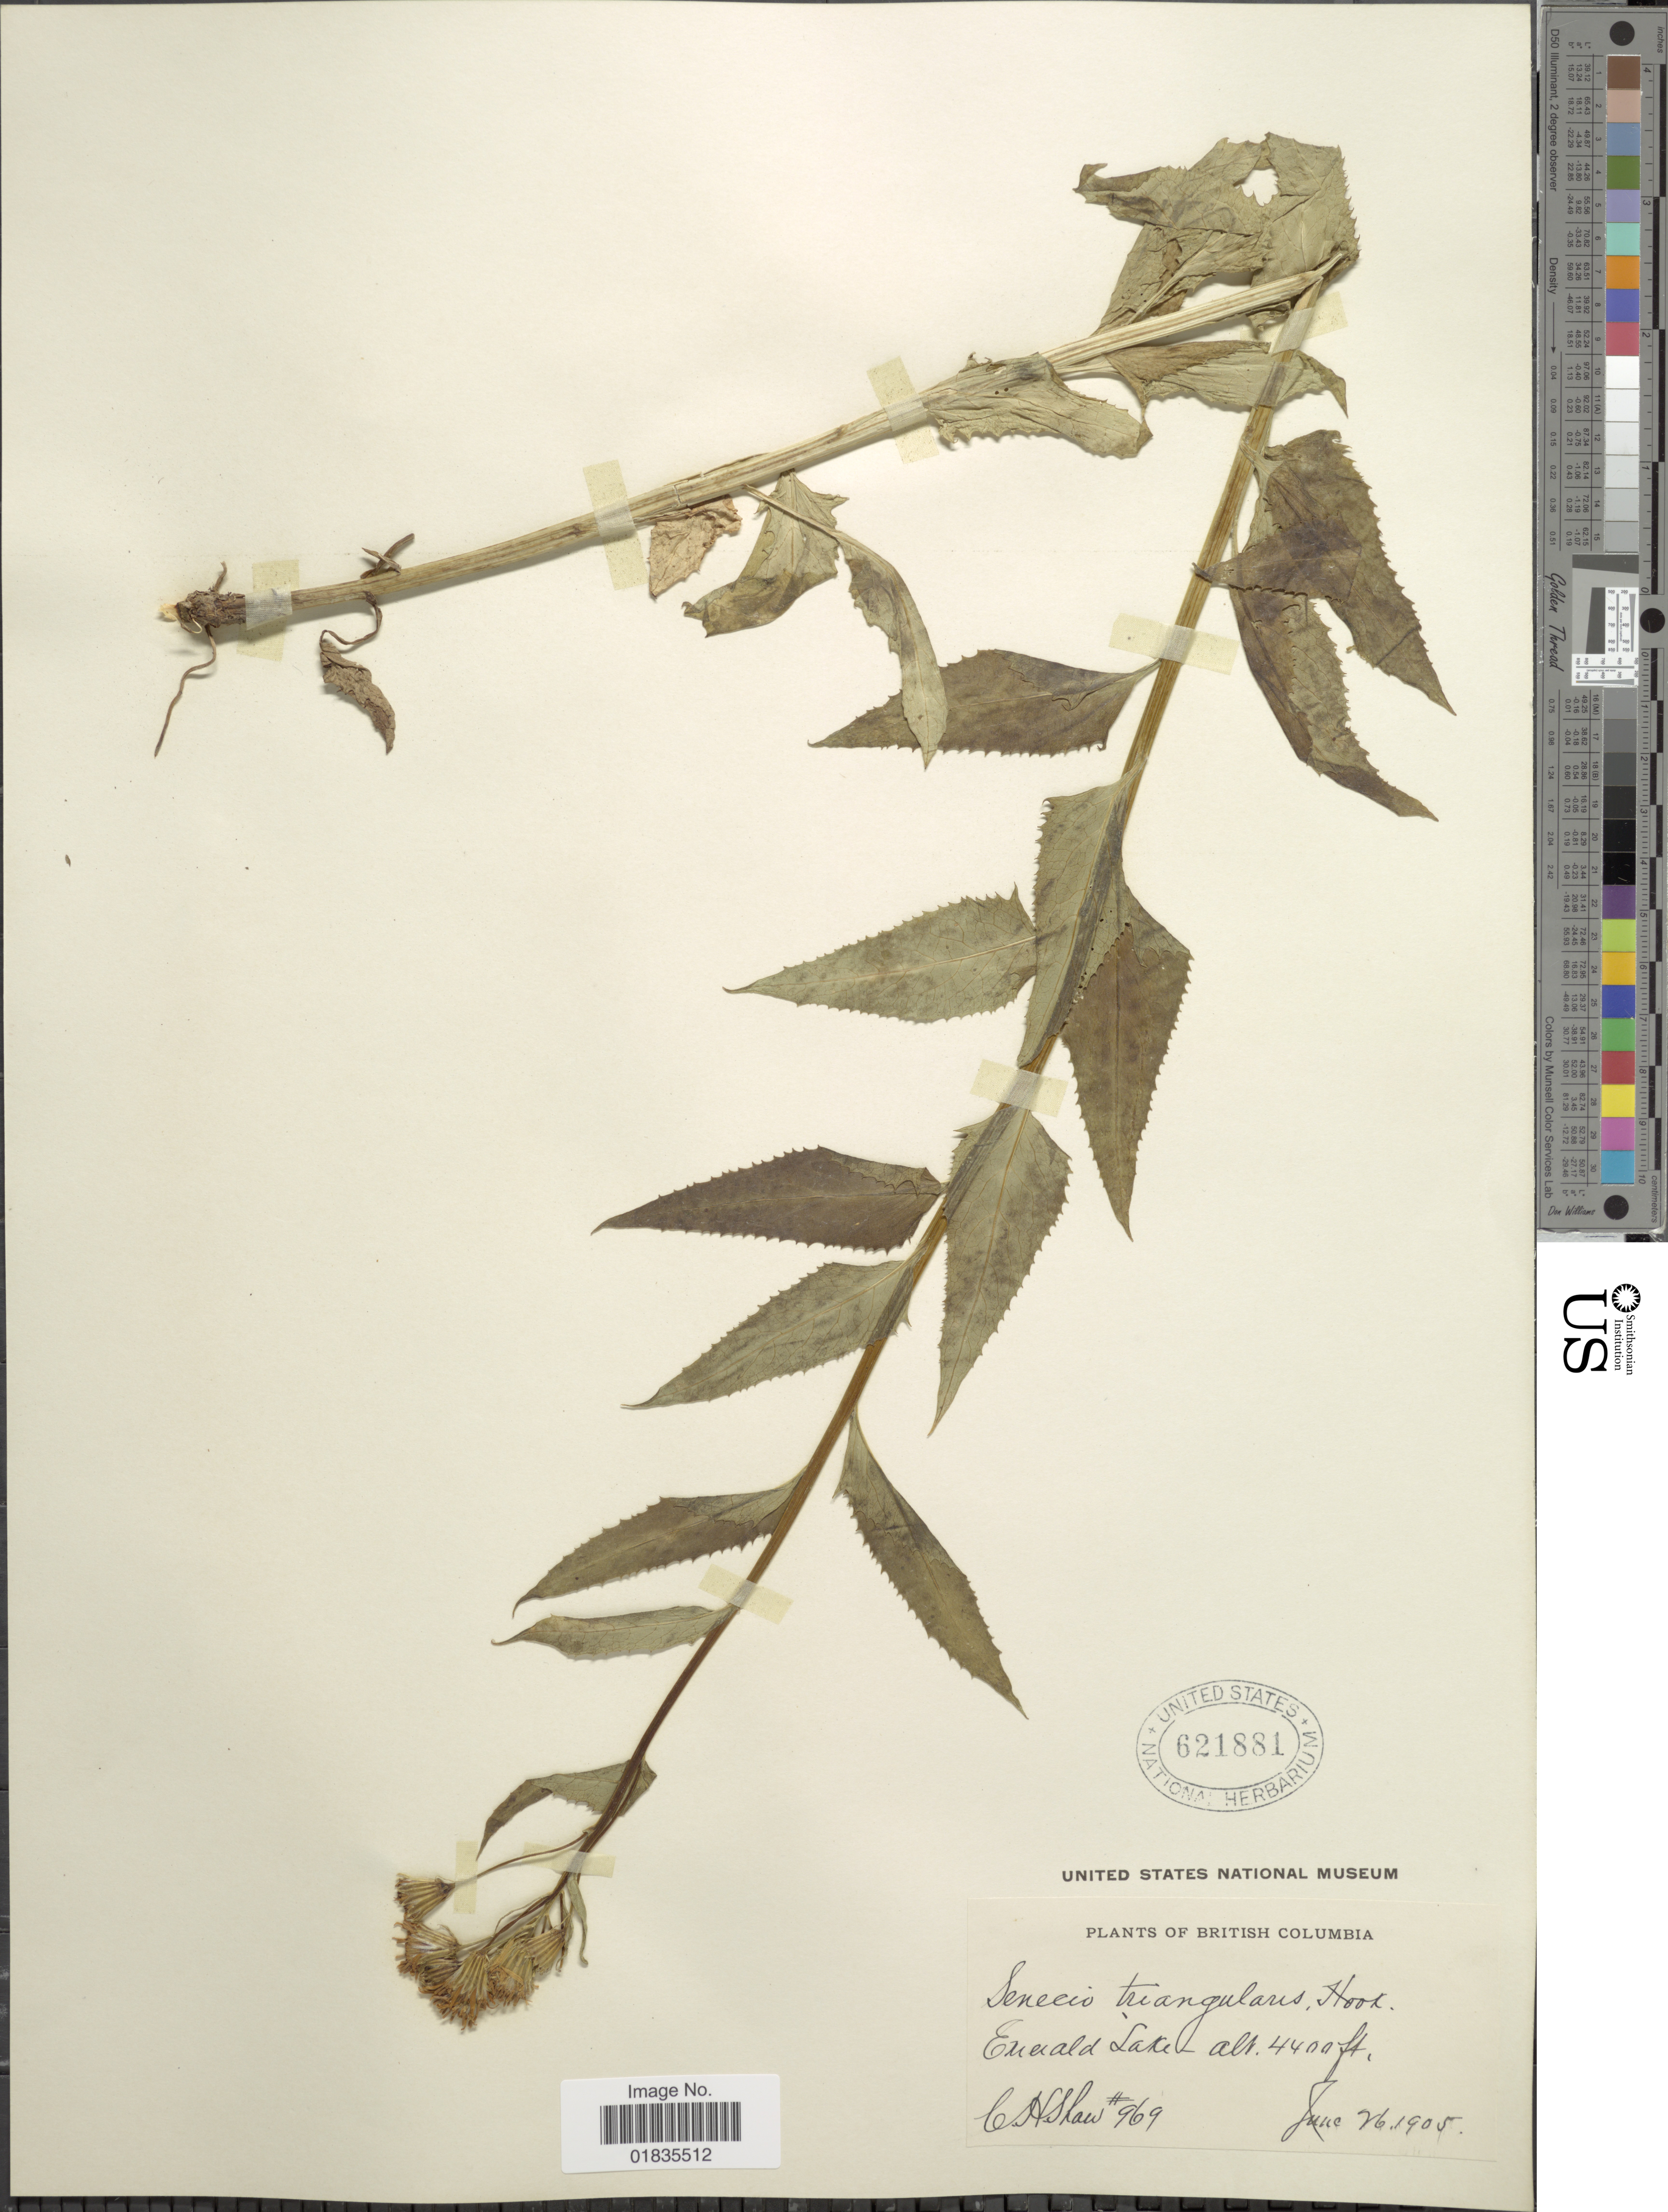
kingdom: Plantae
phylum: Tracheophyta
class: Magnoliopsida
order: Asterales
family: Asteraceae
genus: Senecio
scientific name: Senecio triangularis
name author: Hook.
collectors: C. H. Shaw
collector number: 969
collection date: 1905-06-26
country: Canada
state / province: British Columbia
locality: Emerald Lake.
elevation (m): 1341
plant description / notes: Precise locality edit: Corrected "Enaald Lake" to "Emerald Lake."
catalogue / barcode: US 621881